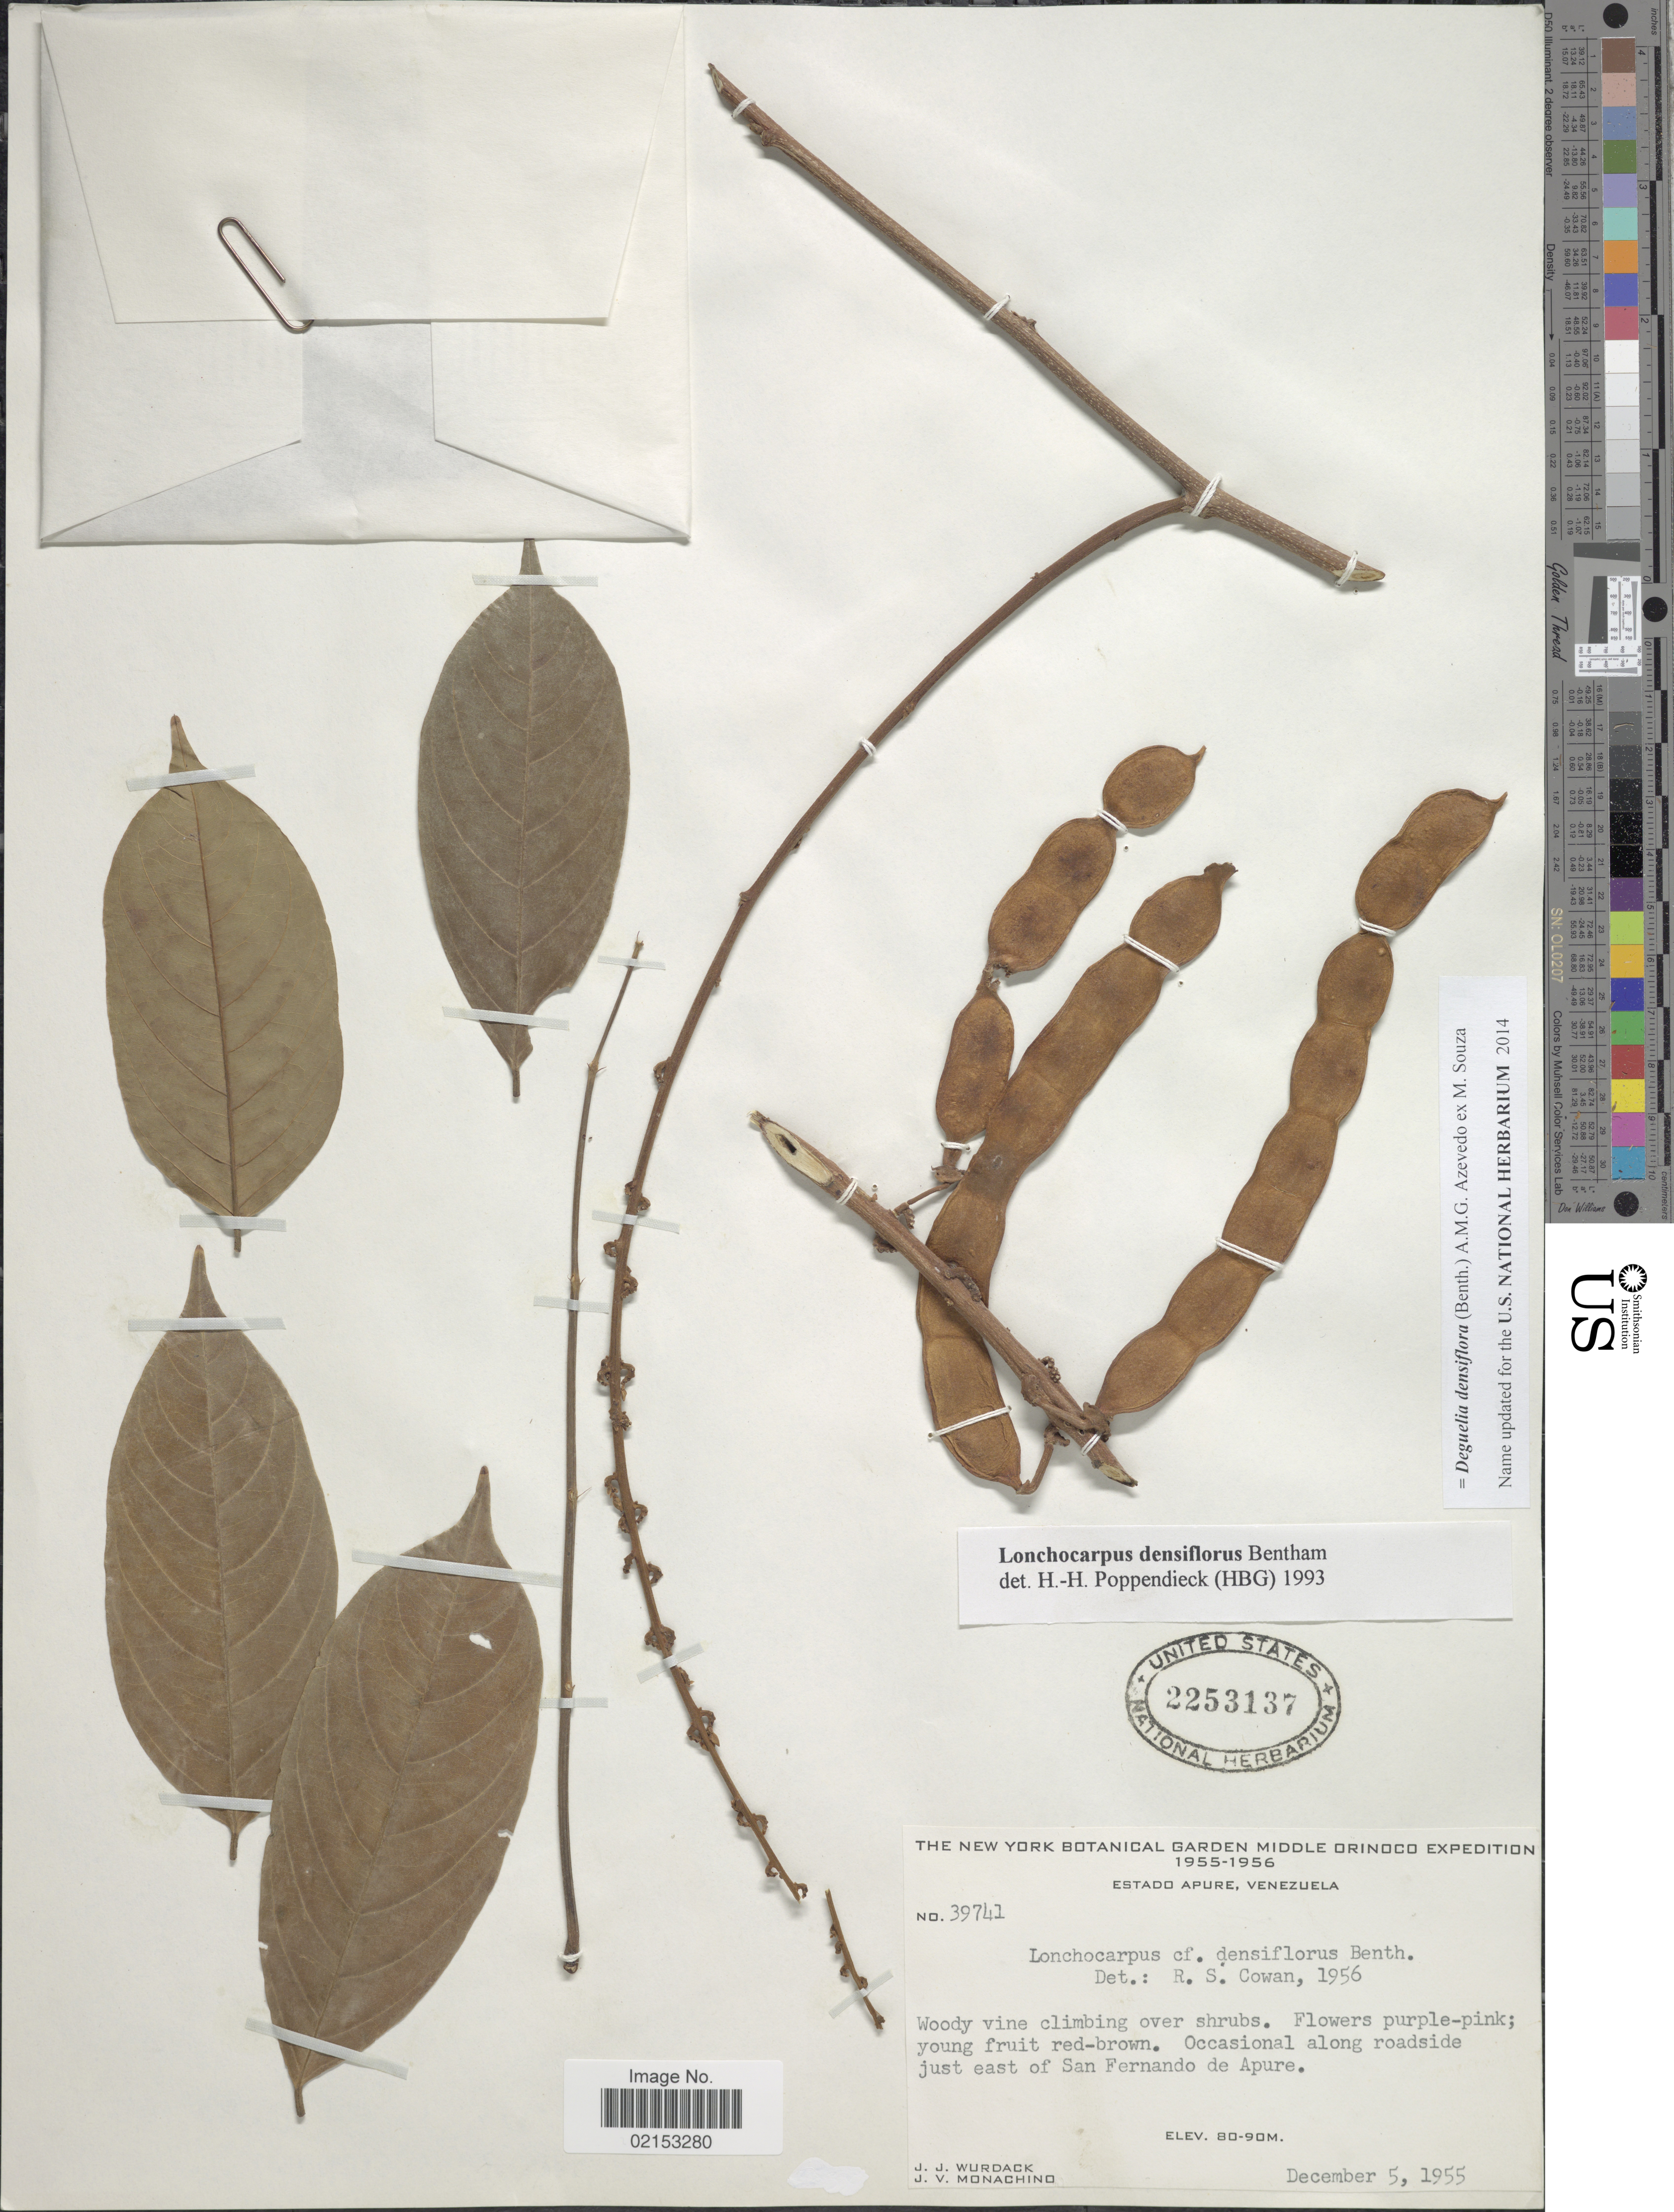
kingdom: Plantae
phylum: Tracheophyta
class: Magnoliopsida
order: Fabales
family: Fabaceae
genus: Deguelia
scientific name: Deguelia densiflora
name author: (Benth.) A.M.G. Azevedo ex M. Sousa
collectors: J. J. Wurdack & J. V. Monachino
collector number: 39741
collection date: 1955-12-05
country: Venezuela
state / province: Apure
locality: Occasional along roadside just east of San Fernando de Apure.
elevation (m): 80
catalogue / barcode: US 2253137